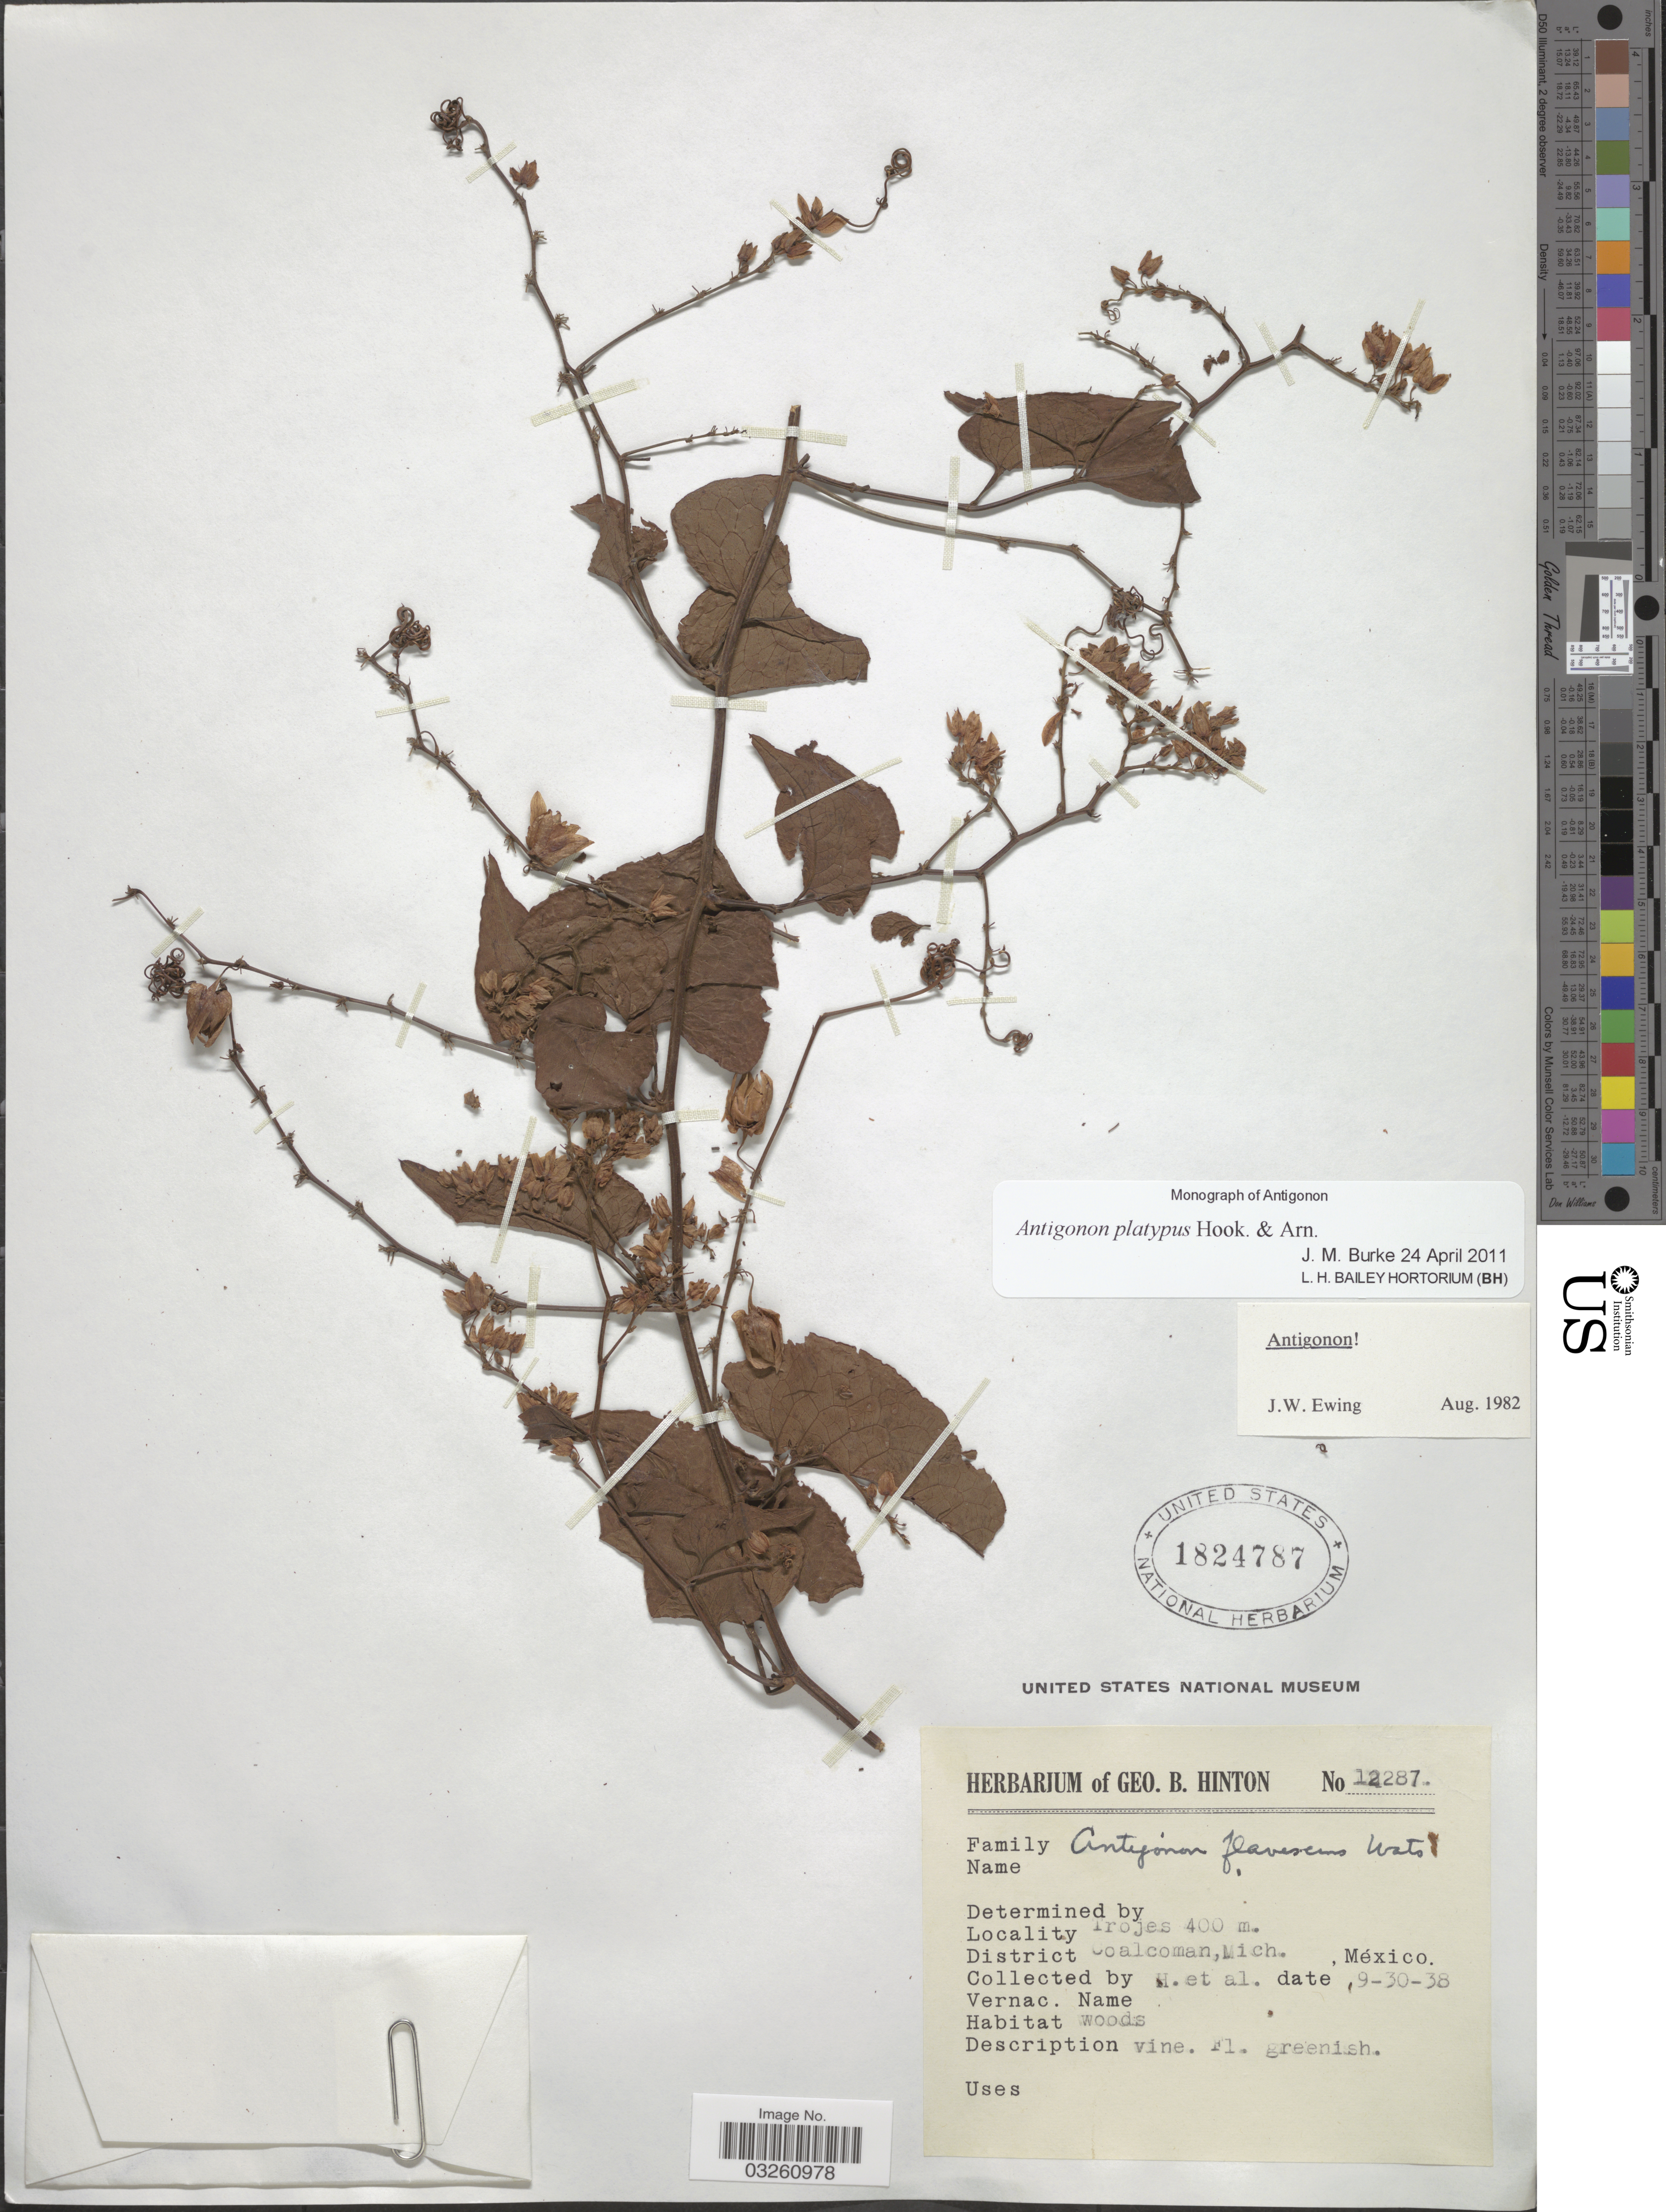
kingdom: Plantae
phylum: Tracheophyta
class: Magnoliopsida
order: Caryophyllales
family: Polygonaceae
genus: Antigonon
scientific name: Antigonon platypus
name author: Hook. & Arn.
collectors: G. B. Hinton & et al.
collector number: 12287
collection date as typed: Transcribed d/m/y: 30/9/38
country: Mexico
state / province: Michoacán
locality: Trojes. District Coalcoman.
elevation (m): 400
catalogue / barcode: US 1824787